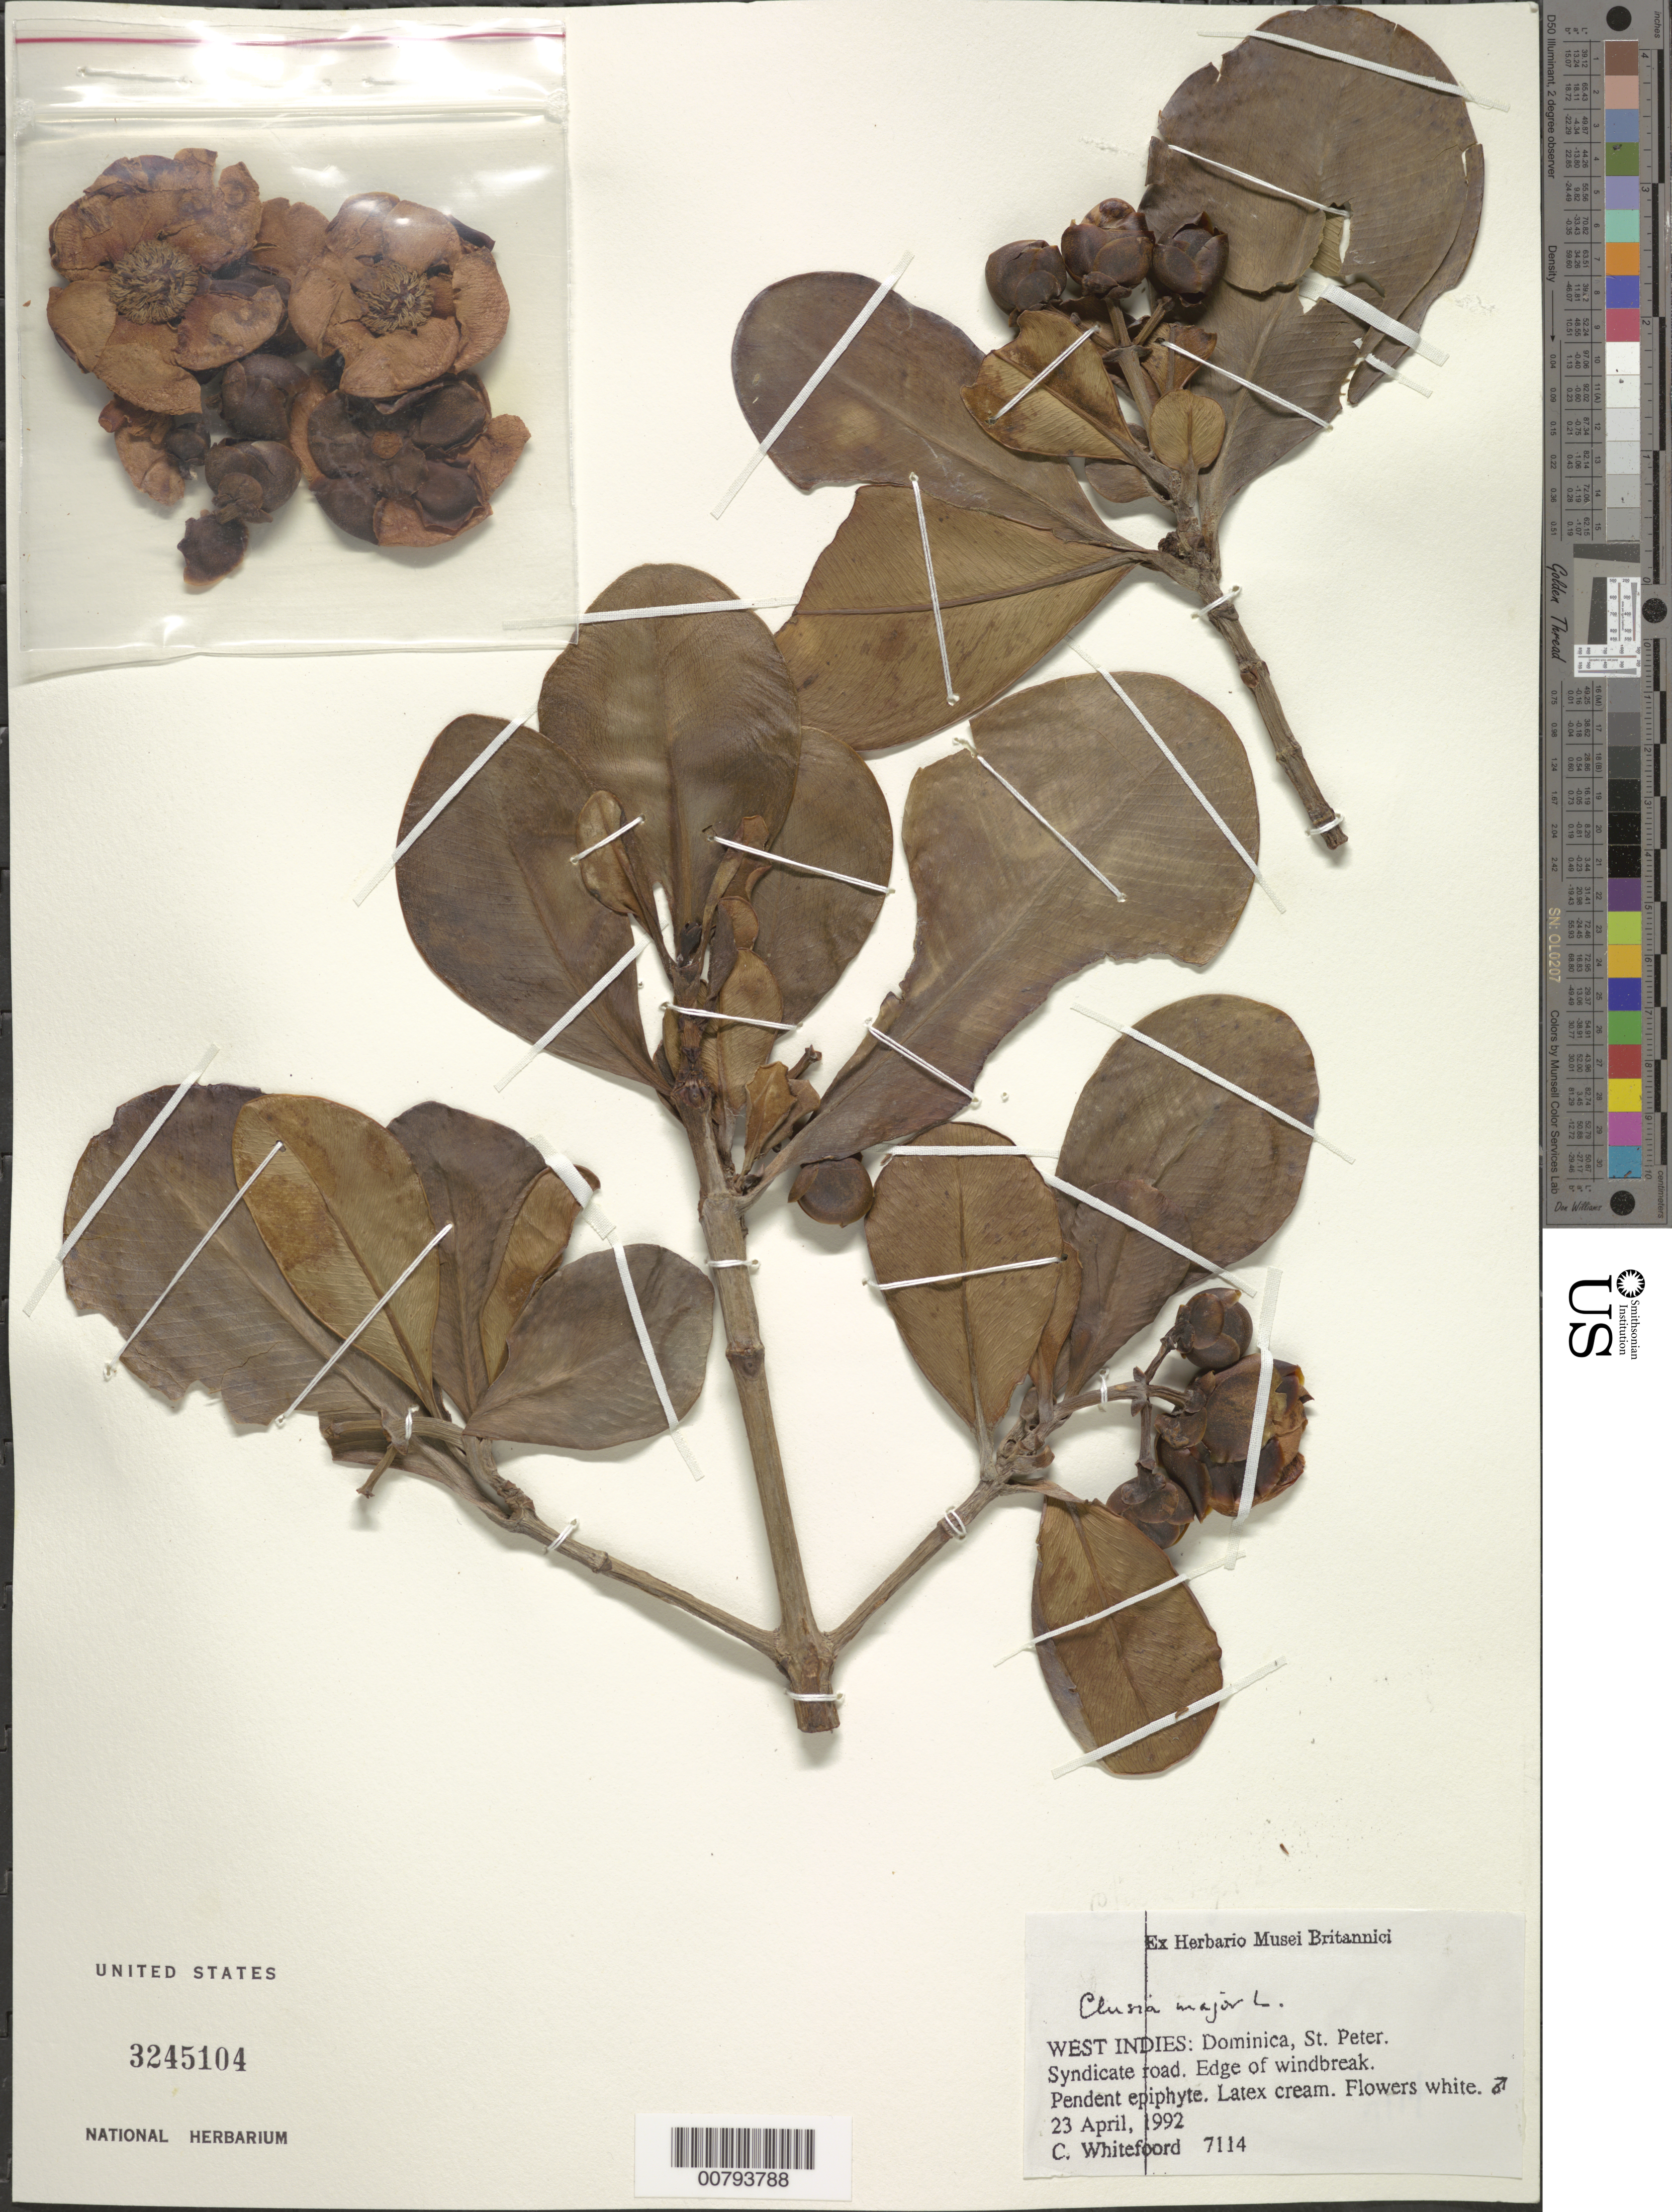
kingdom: Plantae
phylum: Tracheophyta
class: Magnoliopsida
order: Malpighiales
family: Clusiaceae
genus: Clusia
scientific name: Clusia major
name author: L.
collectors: C. Whitefoord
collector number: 7114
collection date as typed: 23 Apr 1992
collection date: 1992-04-23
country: Dominica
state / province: St. Peter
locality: Syndicate road. Edge of windbreak.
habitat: Edge of windbreak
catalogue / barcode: US 3245104